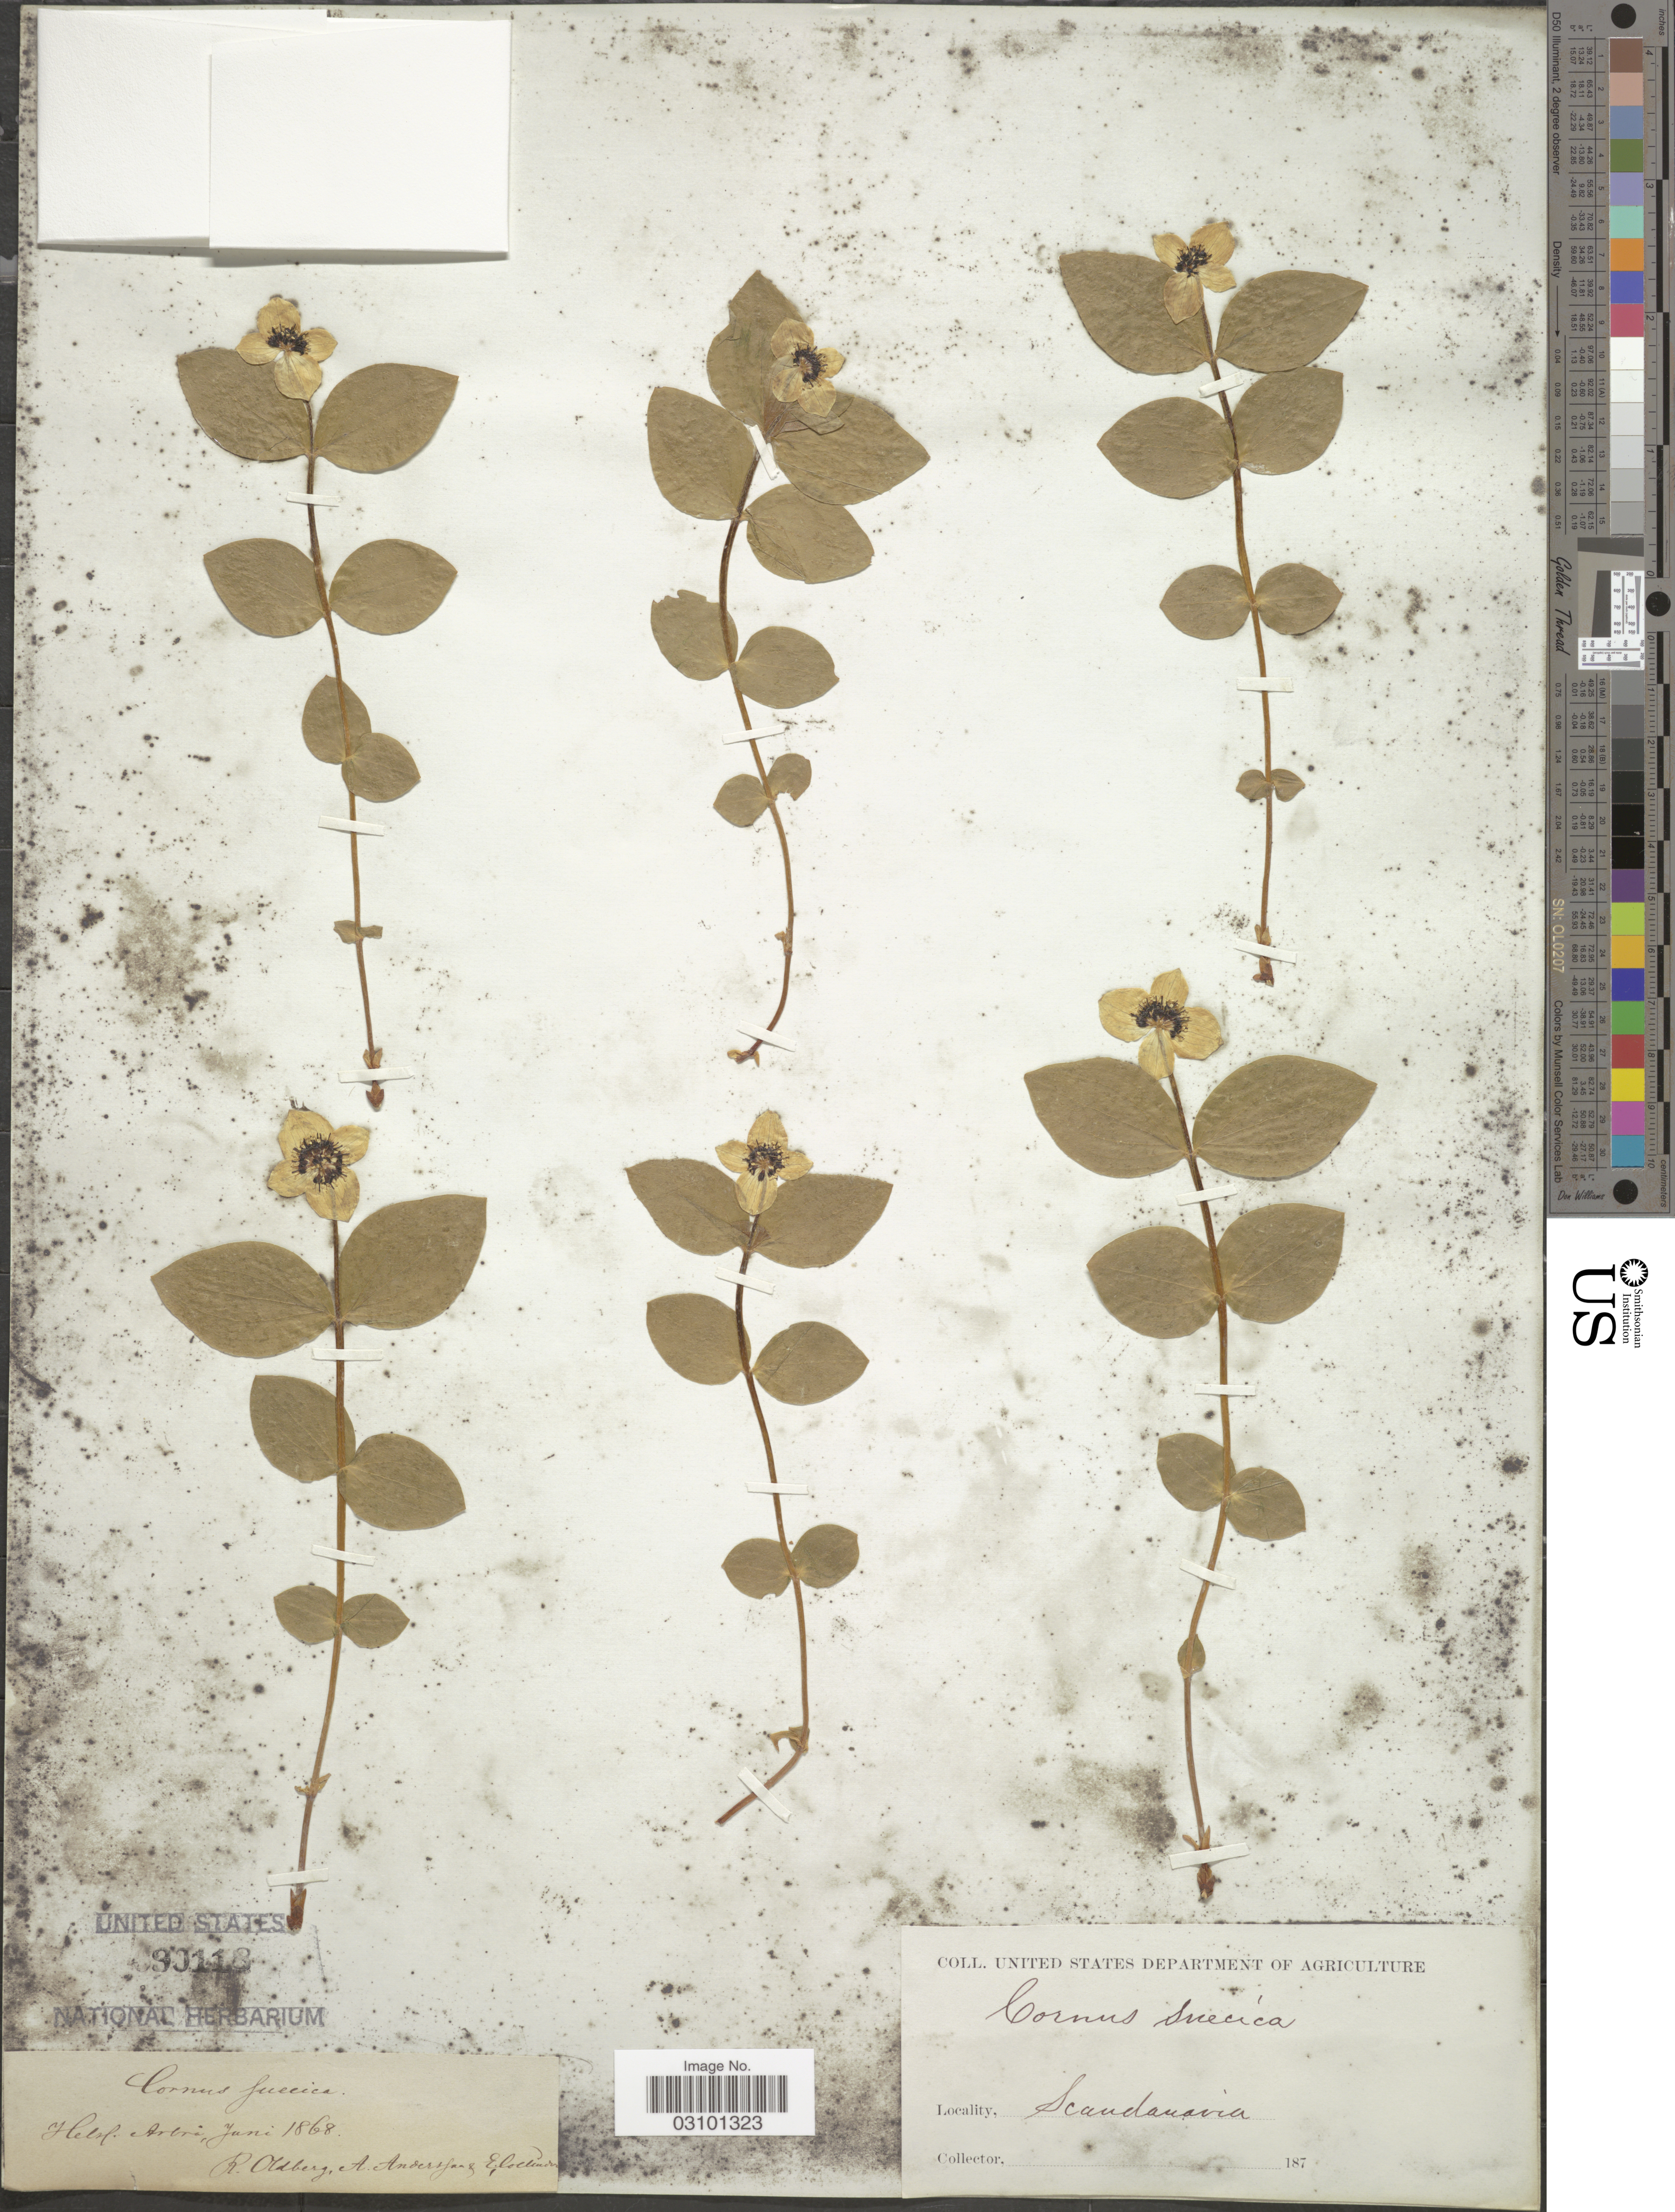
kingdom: Plantae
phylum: Tracheophyta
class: Magnoliopsida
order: Cornales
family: Cornaceae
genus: Cornus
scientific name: Cornus suecica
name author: L.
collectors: R. Oldberg, A. Andersson & Collector illegible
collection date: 1868-06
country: Sweden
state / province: Gavleborg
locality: Arbrå. Scandanavia.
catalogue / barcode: US 90118